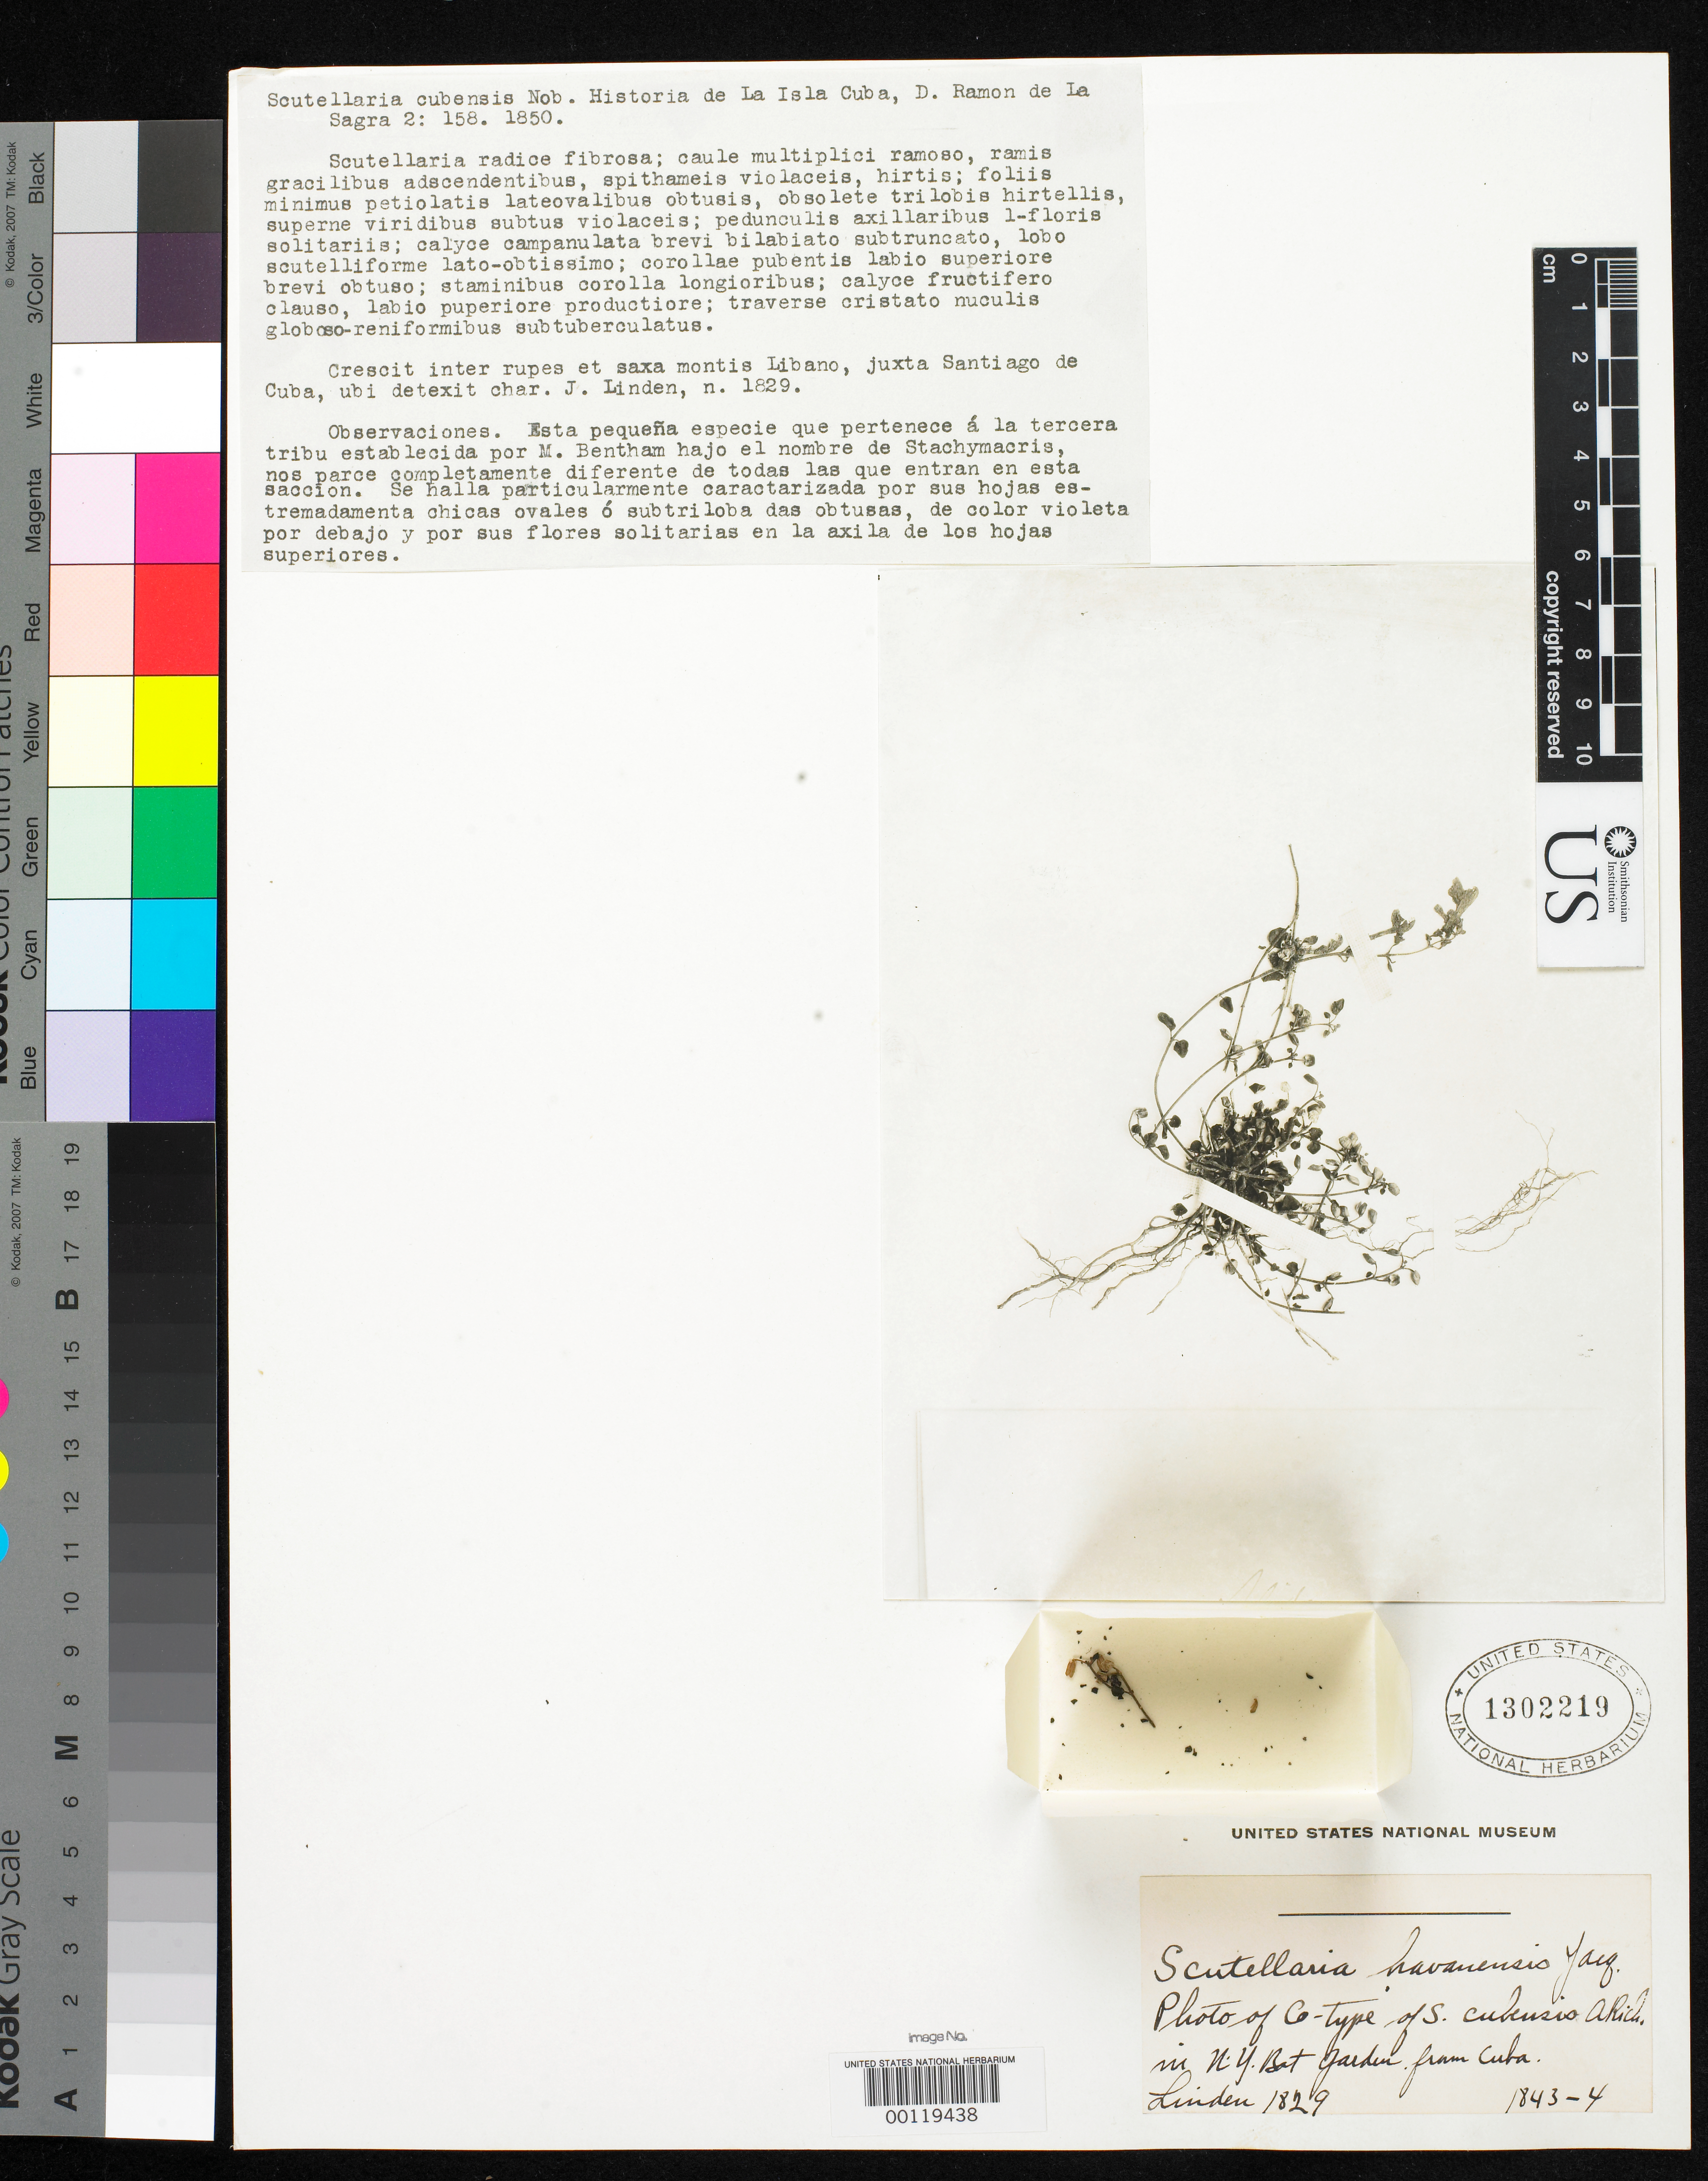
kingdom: Plantae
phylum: Tracheophyta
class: Magnoliopsida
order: Lamiales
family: Lamiaceae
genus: Scutellaria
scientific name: Scutellaria cubensis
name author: A. Rich. in Sagra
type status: Type Fragment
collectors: J. Linden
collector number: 1829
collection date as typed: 1843 to -- --- 1844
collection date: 1843/1844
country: Cuba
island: Greater Antilles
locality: Montis Libano, juxto Santiago de Cuba.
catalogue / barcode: US 1302219